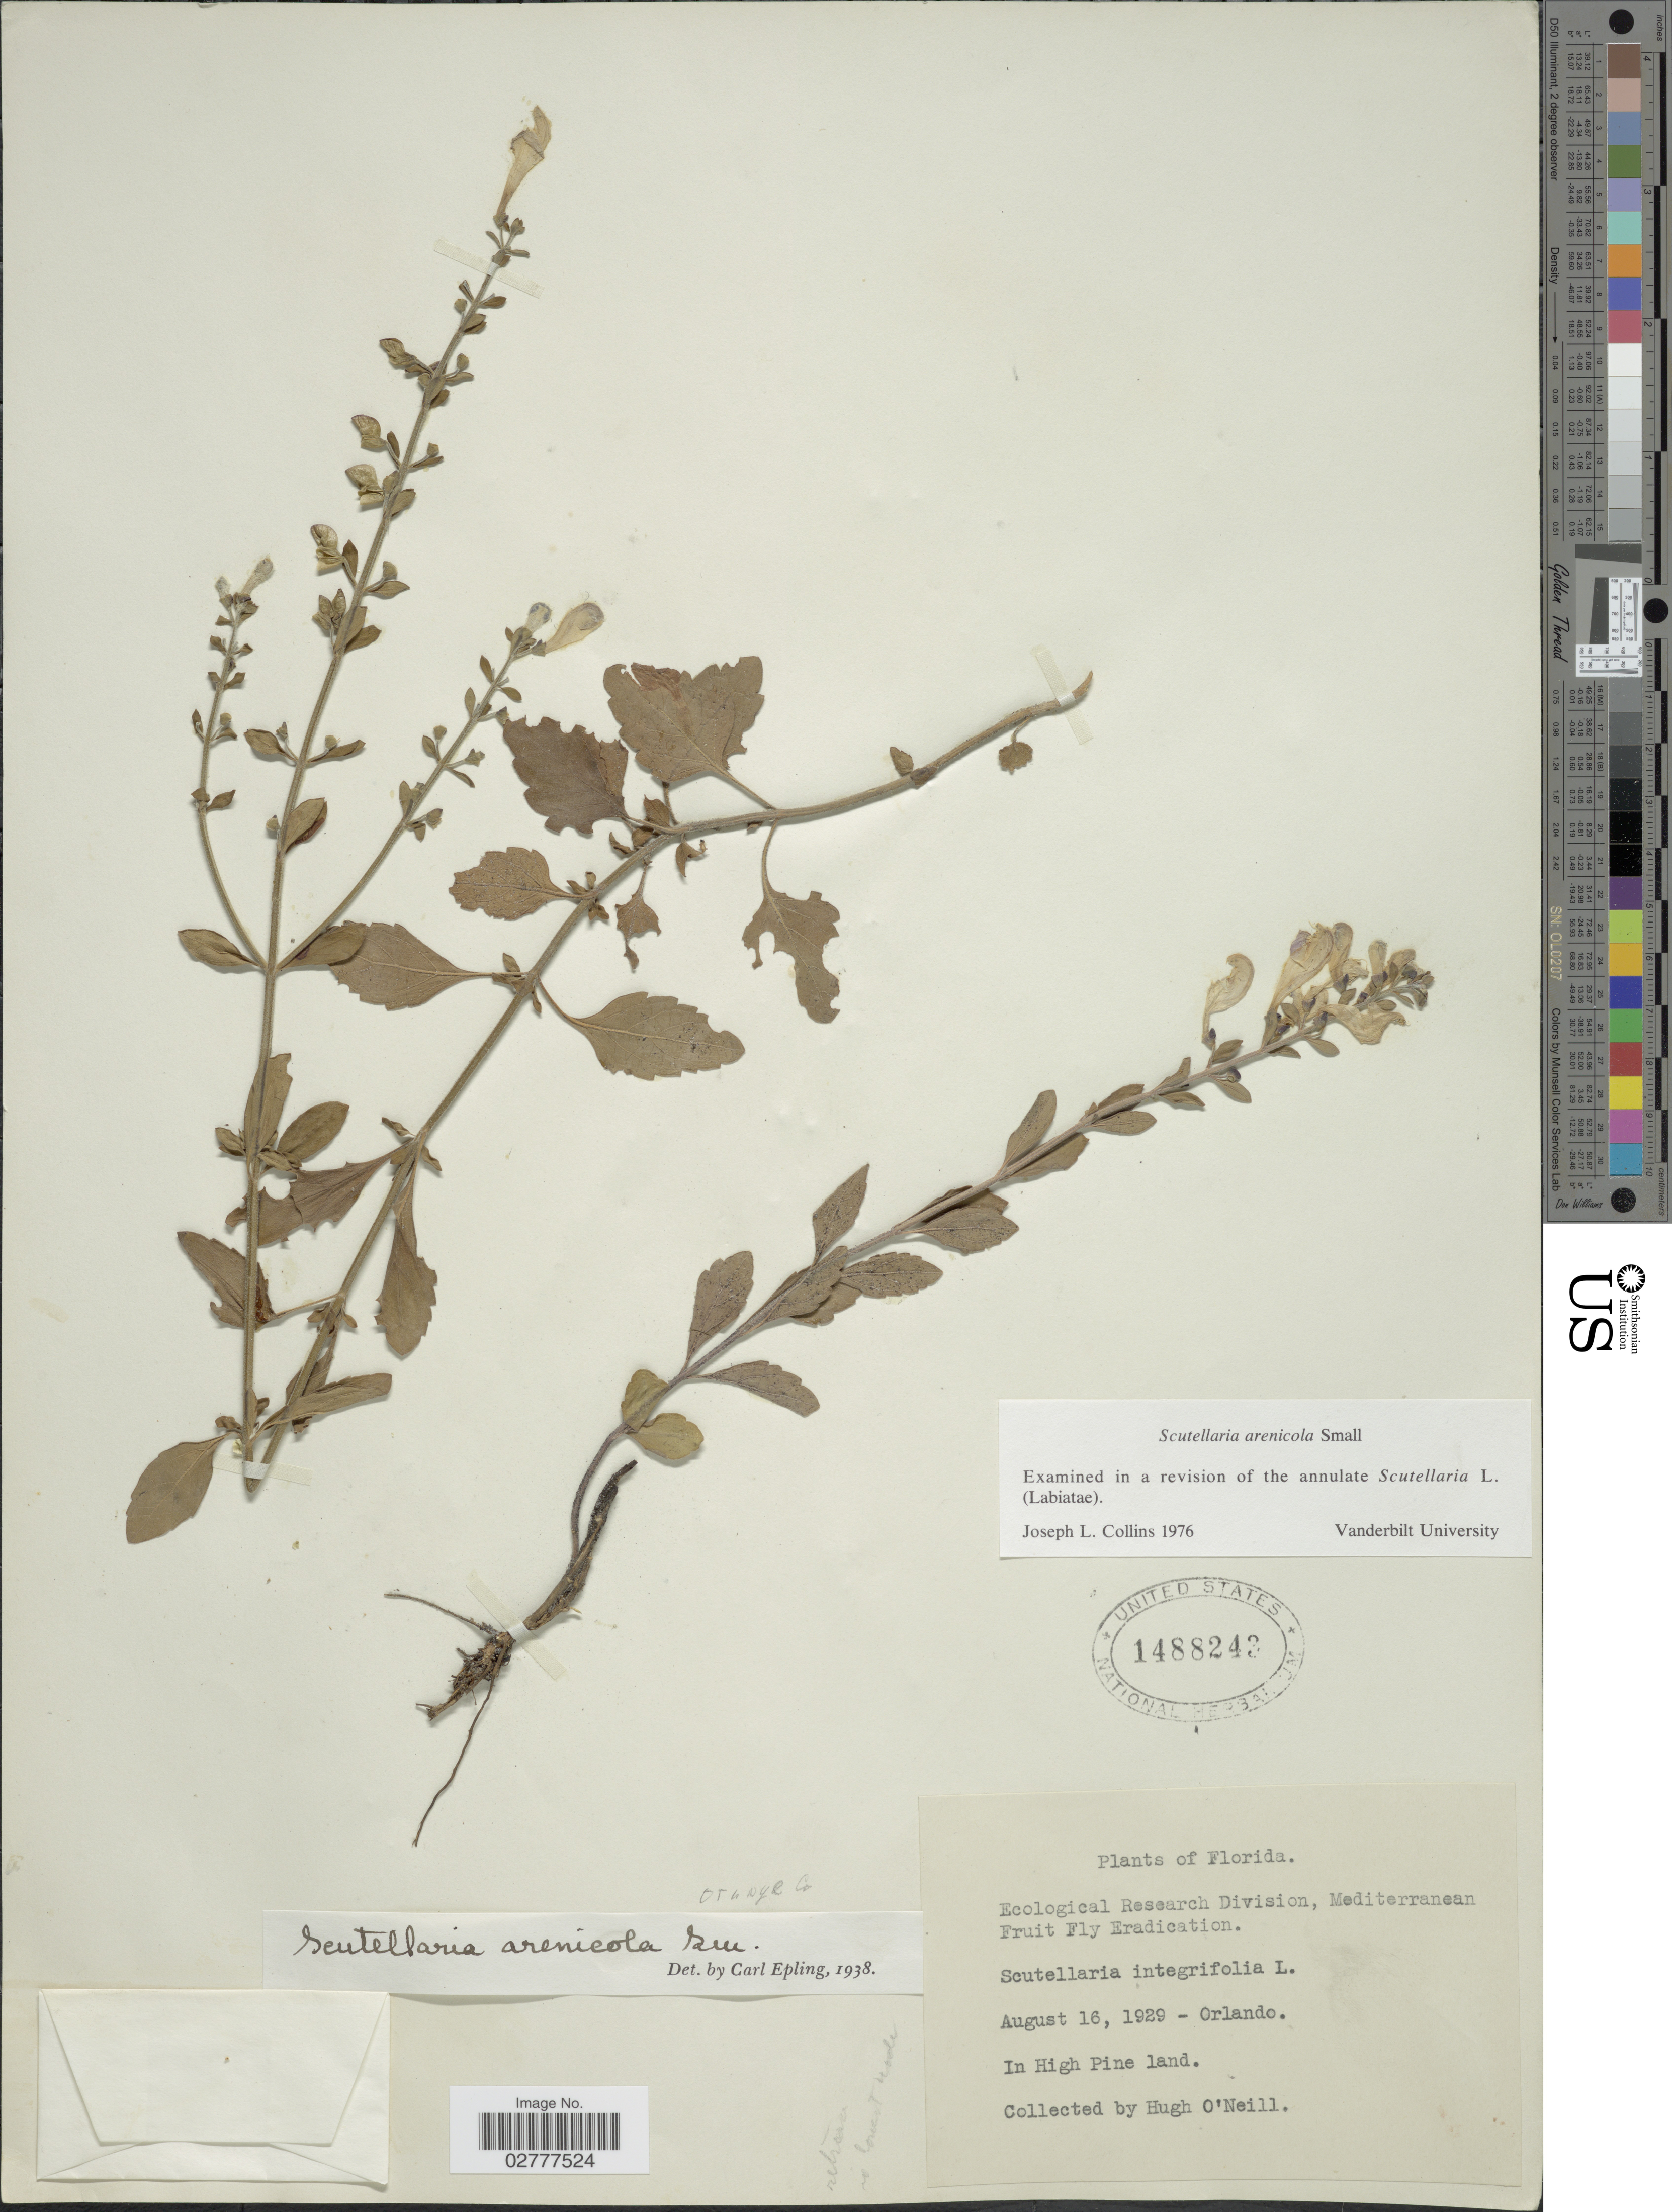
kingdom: Plantae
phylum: Tracheophyta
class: Magnoliopsida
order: Lamiales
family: Lamiaceae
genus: Scutellaria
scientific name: Scutellaria arenicola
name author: Small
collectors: H. O'Neill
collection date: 1929-08-16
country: United States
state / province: Florida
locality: Orlando, in High Pine land.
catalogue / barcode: US 1488243